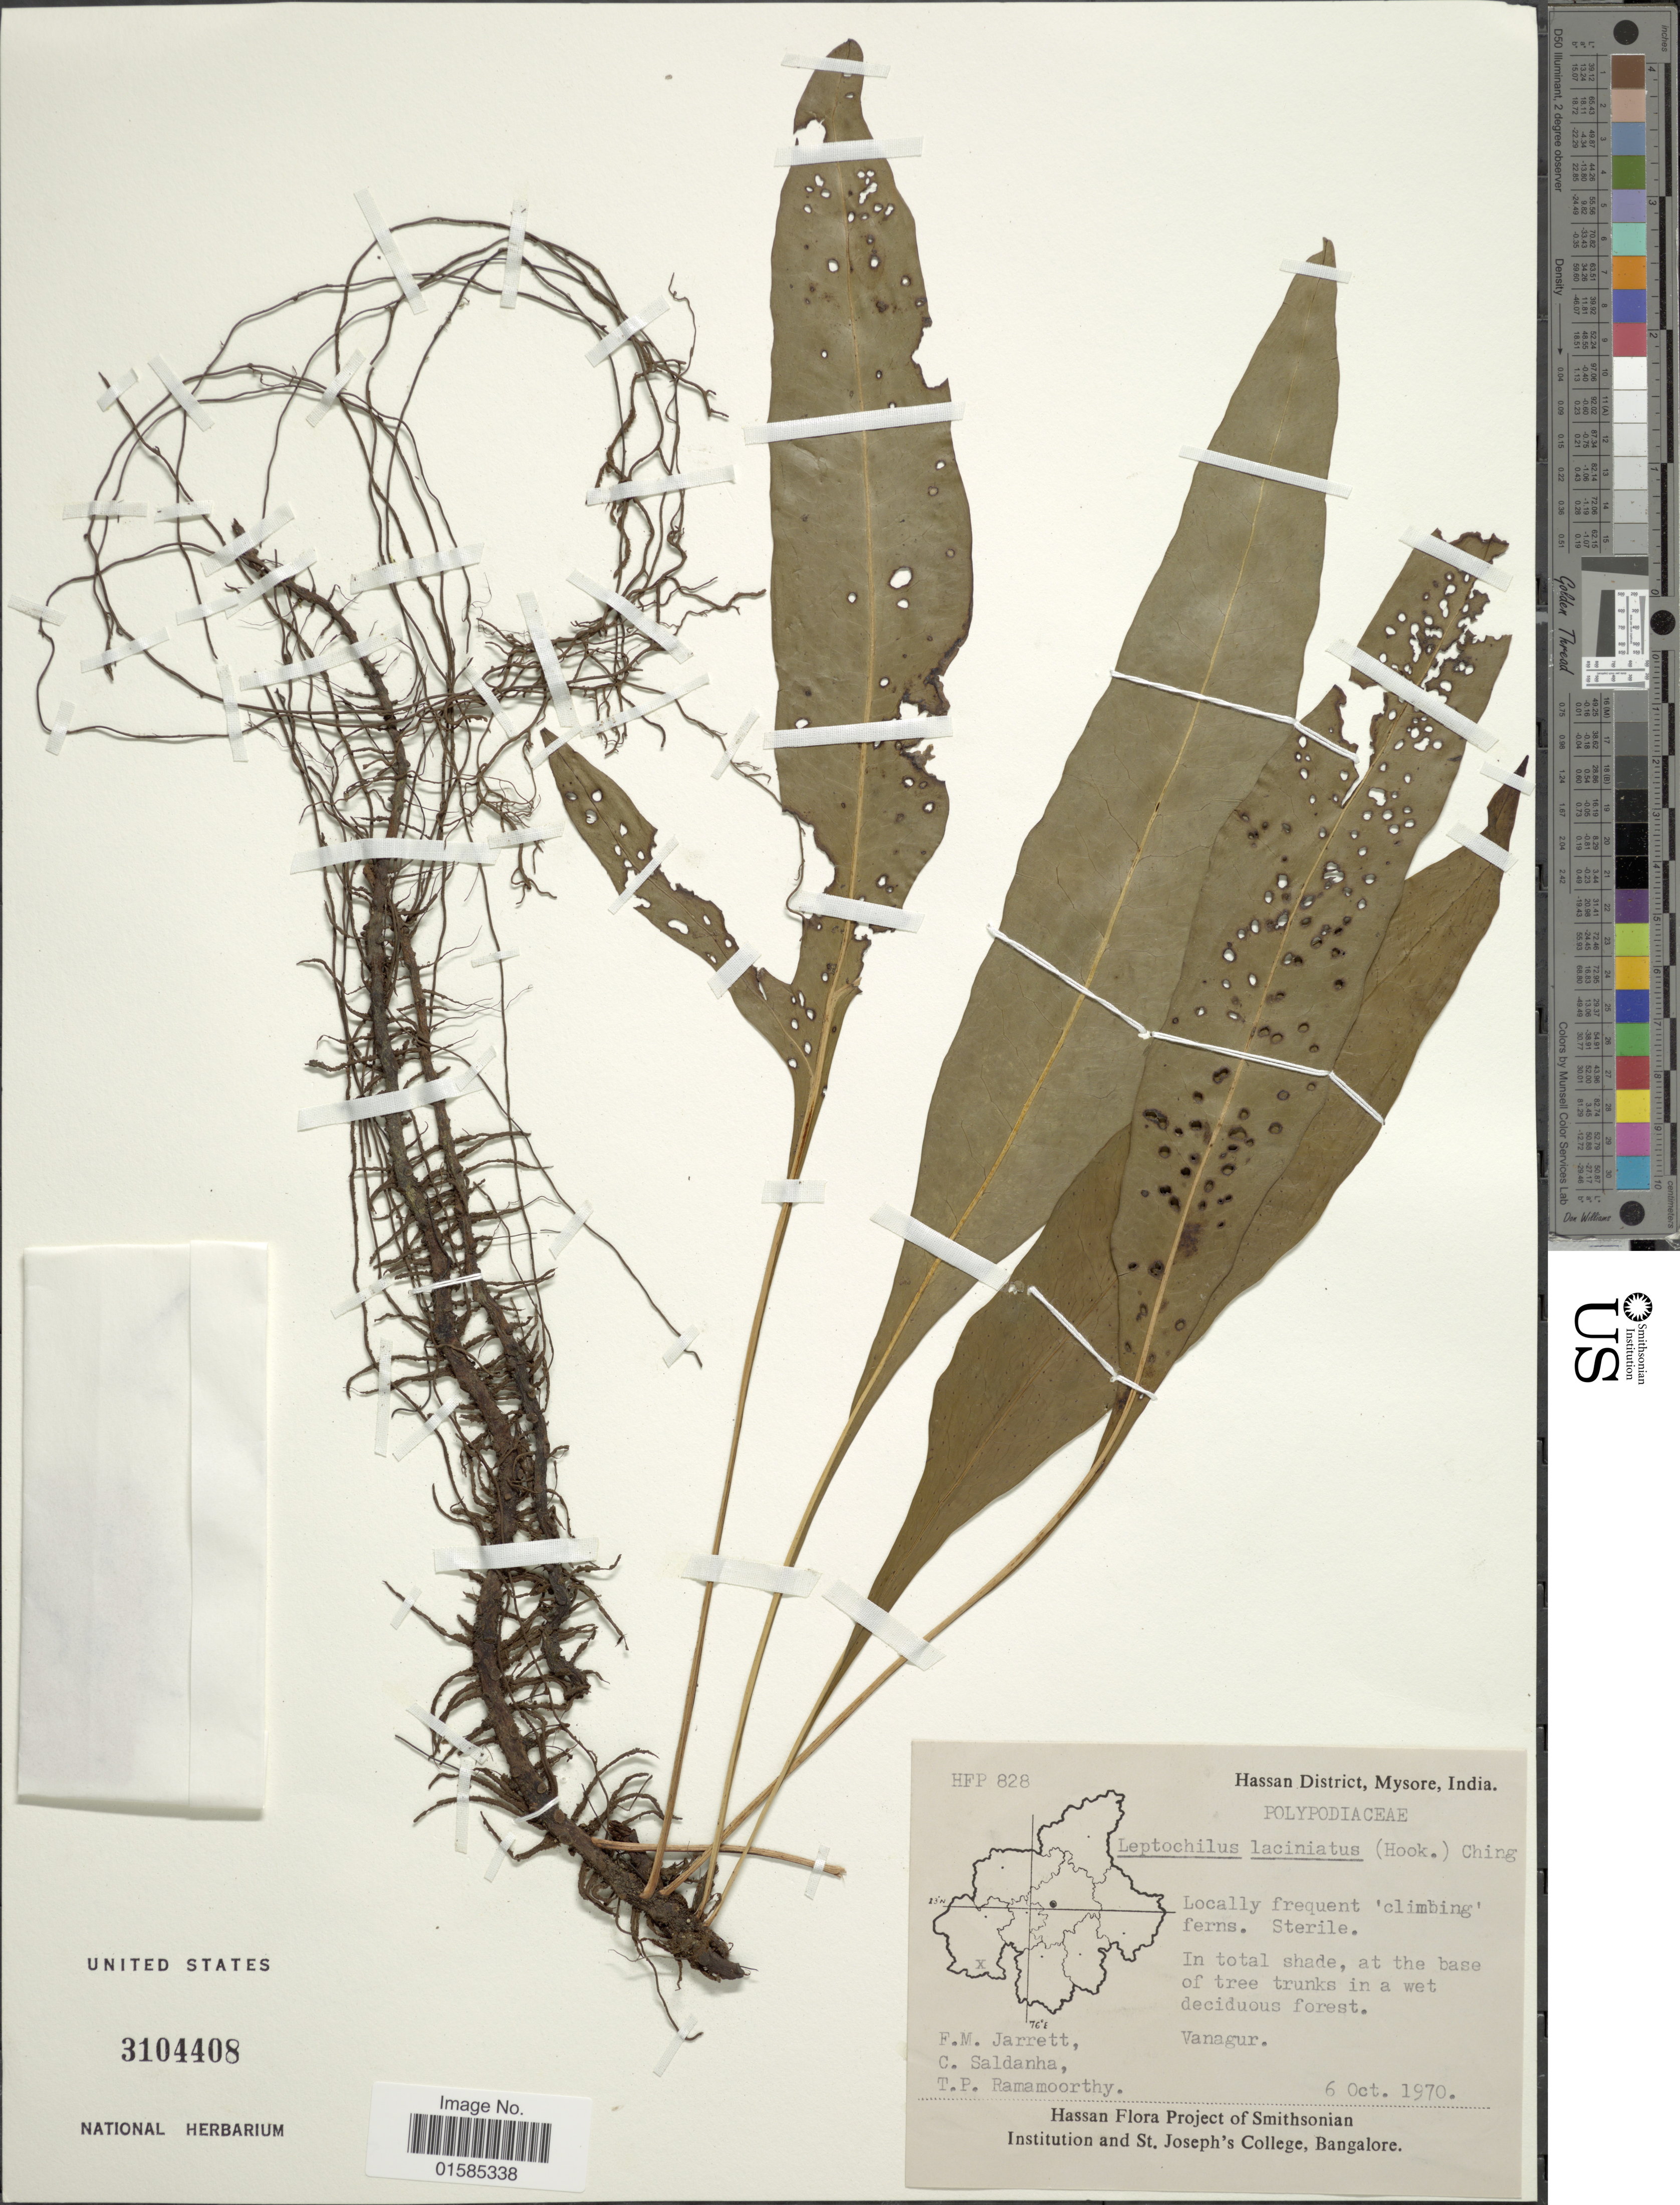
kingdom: Plantae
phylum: Tracheophyta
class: Polypodiopsida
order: Polypodiales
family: Polypodiaceae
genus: Leptochilus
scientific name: Leptochilus laciniatus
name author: (Hook.) Ching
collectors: F. M. Jarrett, C. Saldanha & T. P. Ramamoorthy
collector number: HFP 828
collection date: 1970-10-06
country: India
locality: Hassan District, Mysore, India, Vanagur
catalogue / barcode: US 3104408